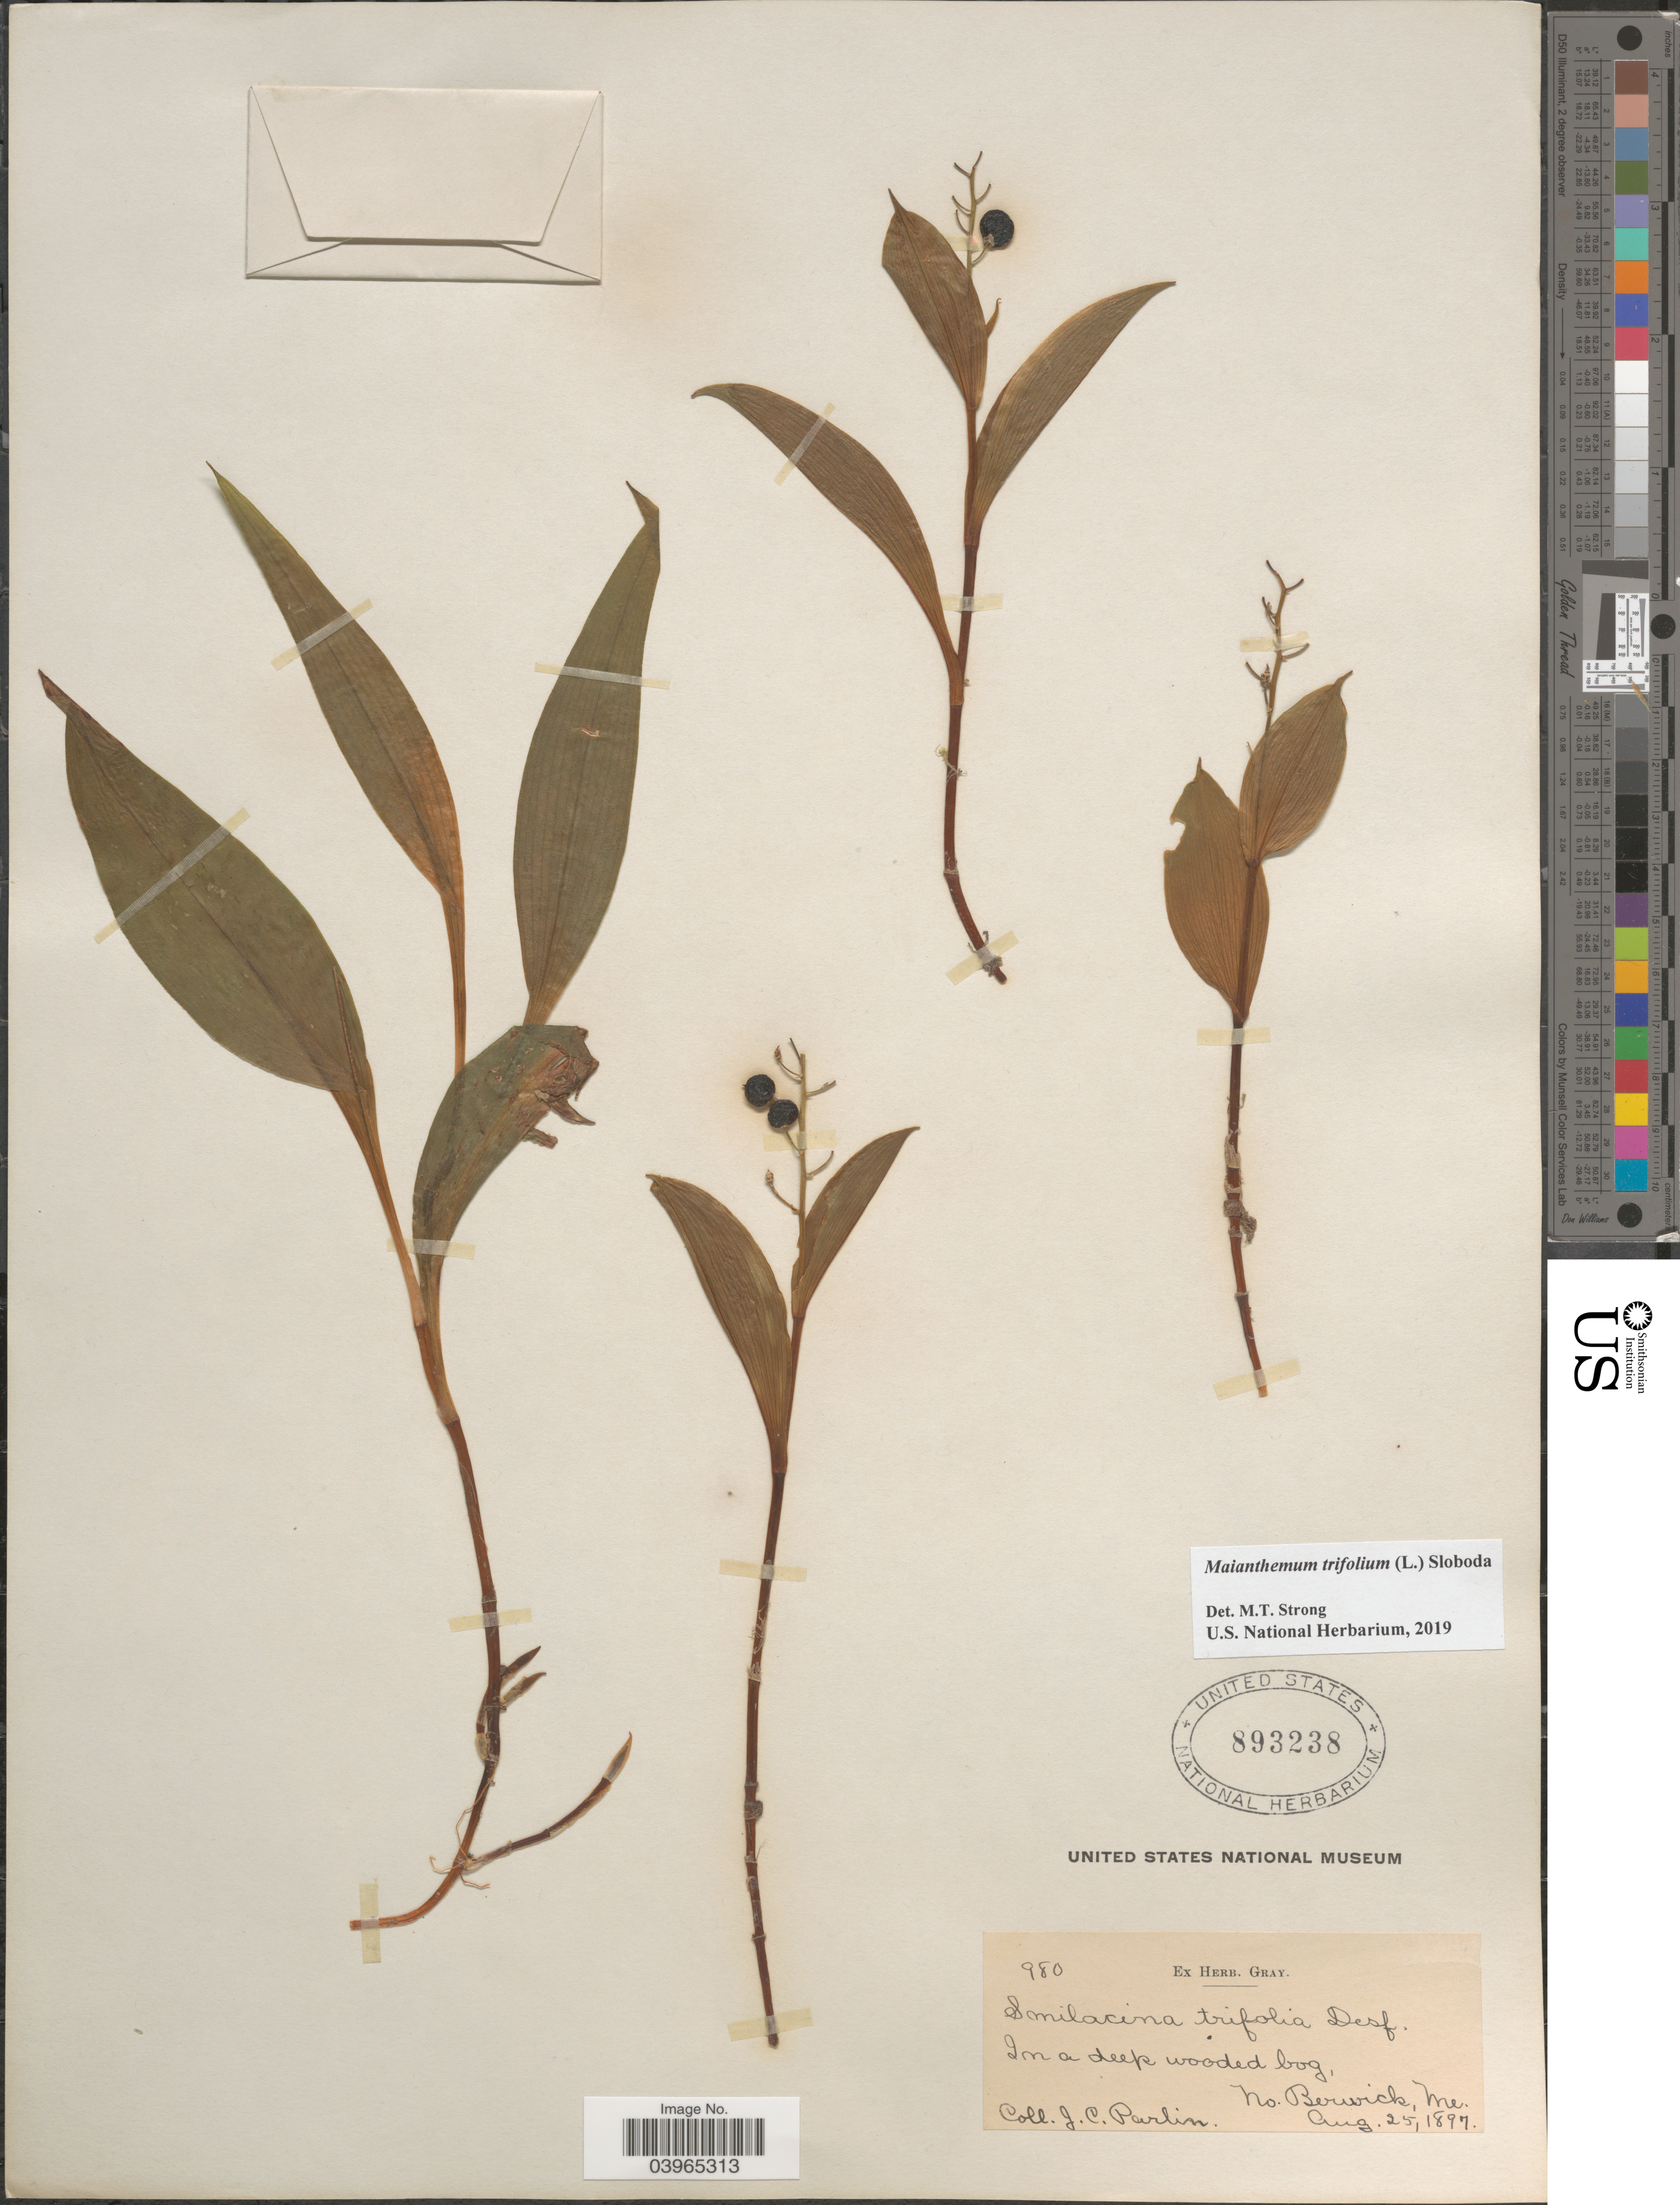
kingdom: Plantae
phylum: Tracheophyta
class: Liliopsida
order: Asparagales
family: Asparagaceae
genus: Maianthemum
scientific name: Maianthemum trifolium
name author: (L.) Sloboda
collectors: J. Parlin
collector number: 980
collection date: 1897-08-25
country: United States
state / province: Maine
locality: In a deep wooded bog, No. Berwick.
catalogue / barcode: US 893238